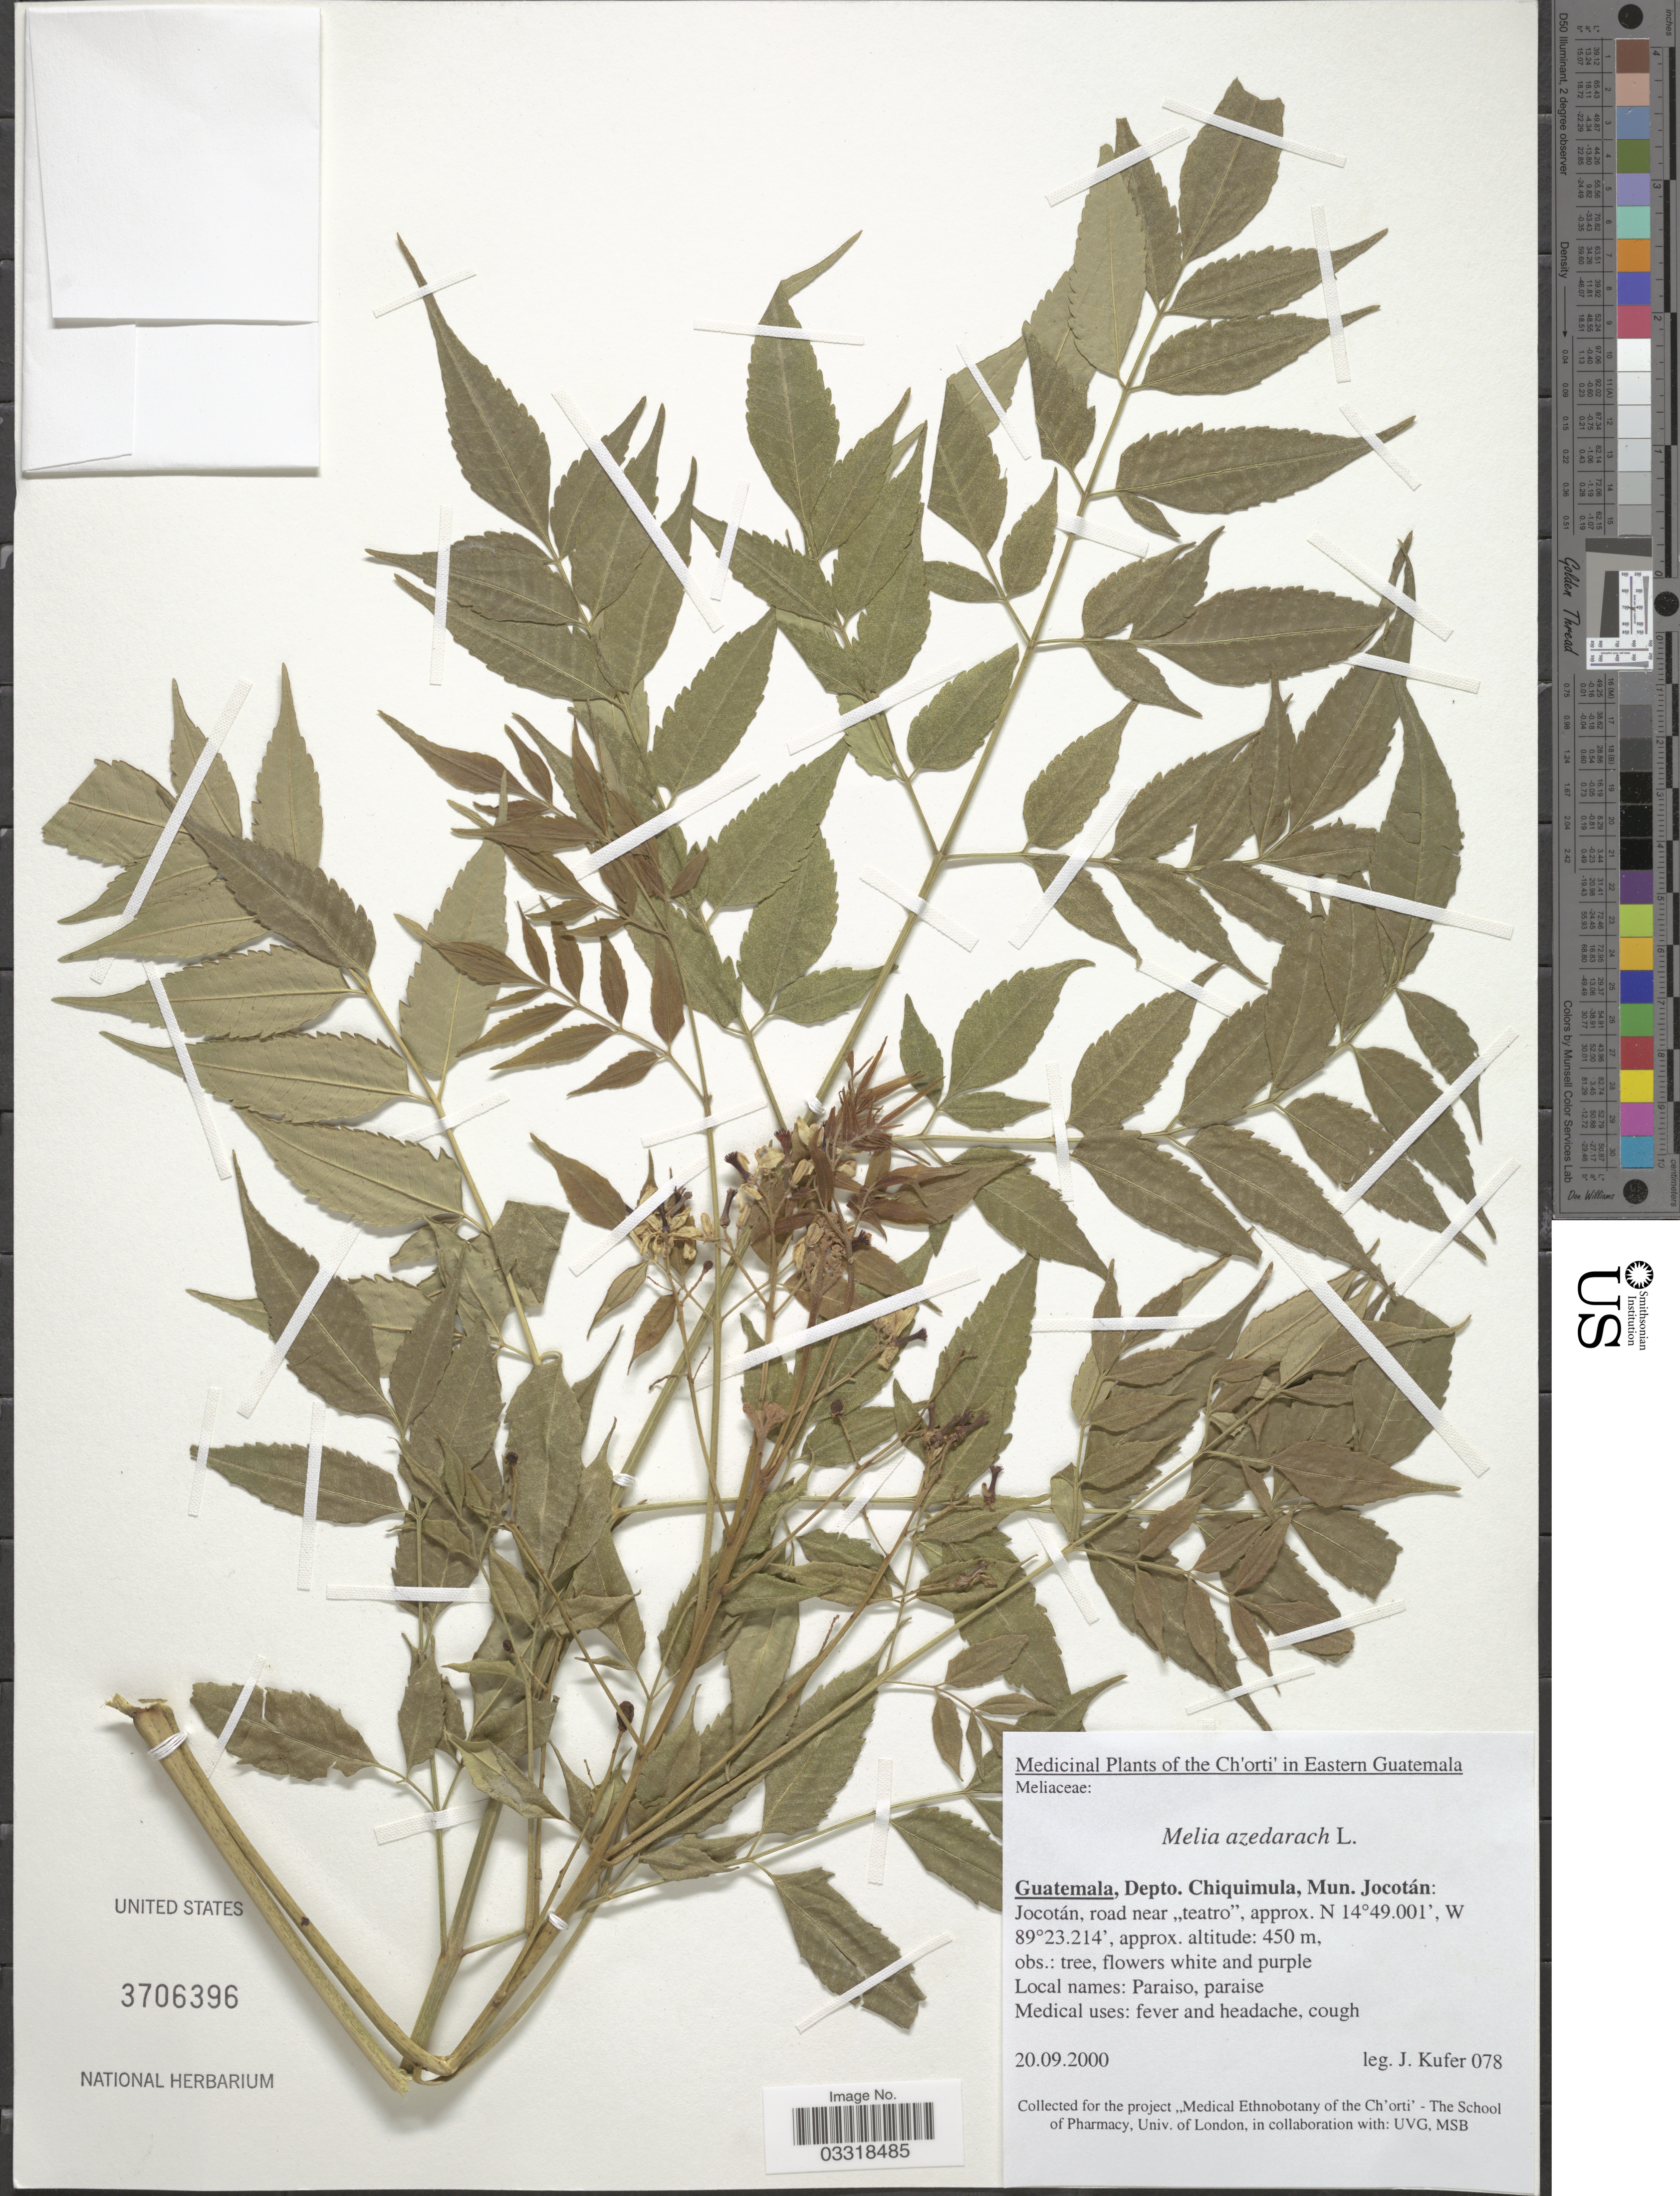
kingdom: Plantae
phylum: Tracheophyta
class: Magnoliopsida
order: Sapindales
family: Meliaceae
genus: Melia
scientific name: Melia azedarach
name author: L.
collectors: J. Kufer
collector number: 078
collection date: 2000-09-20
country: Guatemala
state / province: Chiquimula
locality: The Ch'orti' in Eastern Guatemala. Depto. Chiquimula, Mun. Jocotán: Jocotán, road near "teatro".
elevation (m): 450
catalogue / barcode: US 3706396